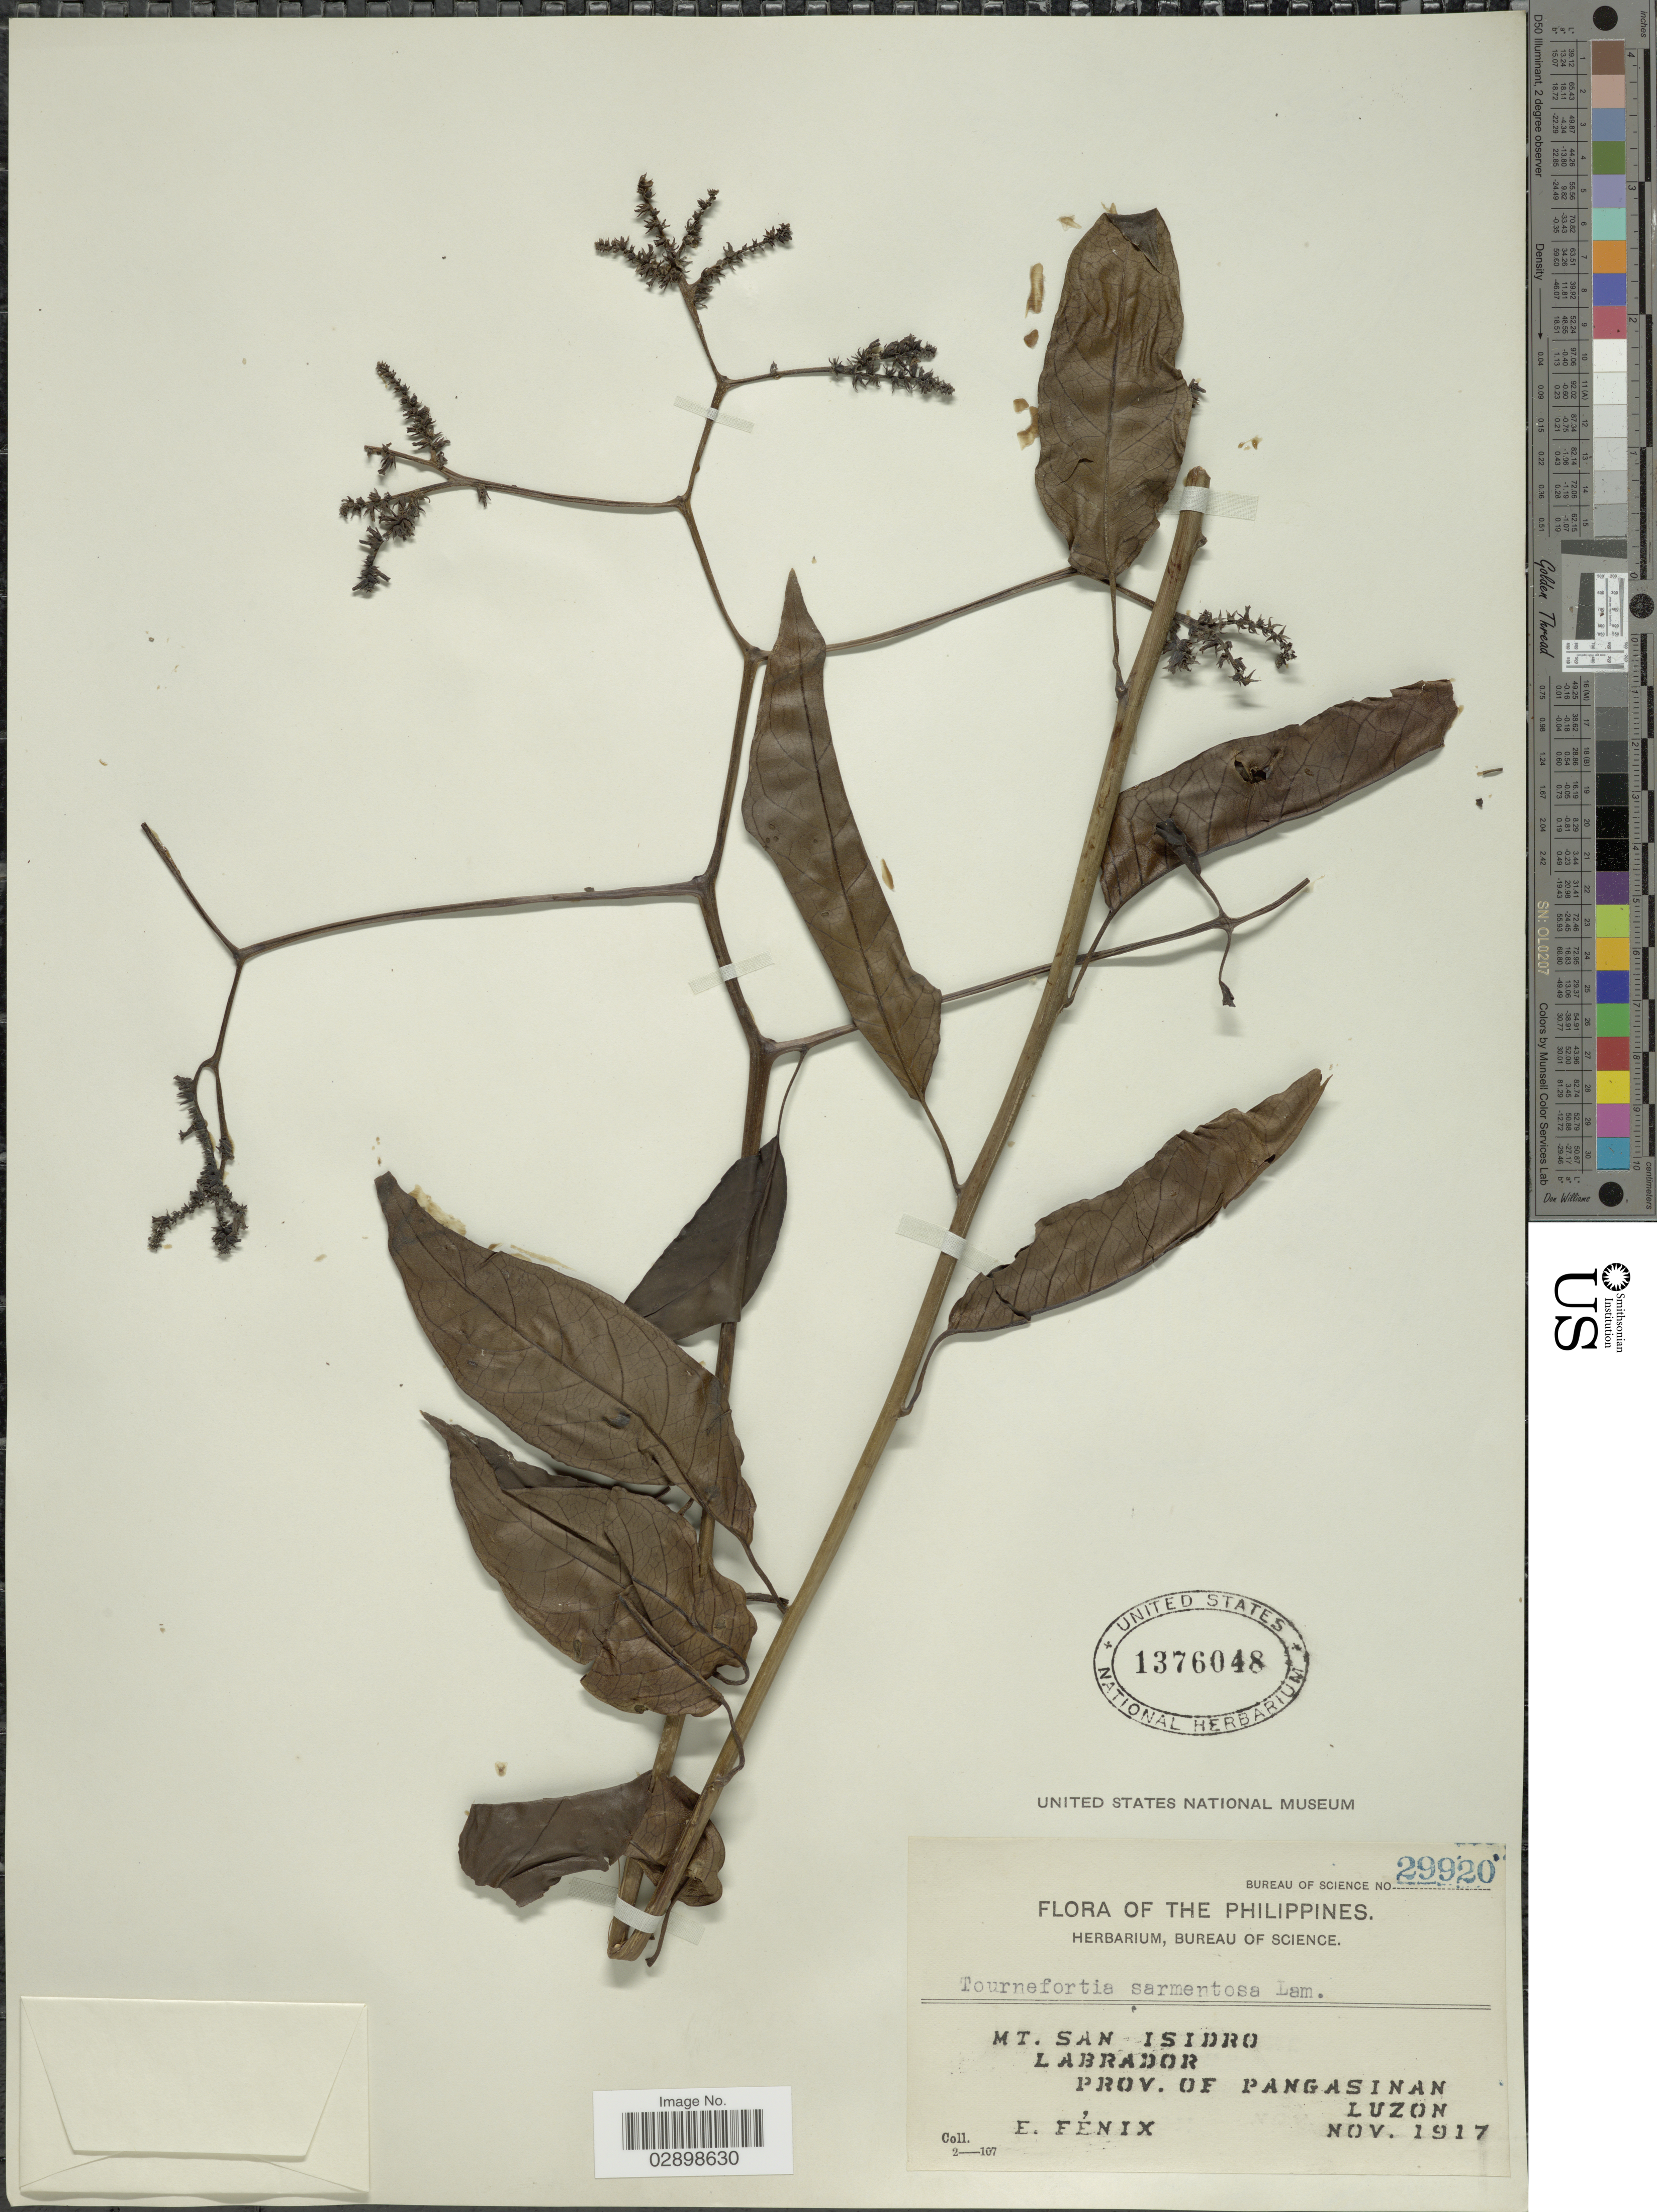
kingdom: Plantae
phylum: Tracheophyta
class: Magnoliopsida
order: Boraginales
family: Heliotropiaceae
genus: Tournefortia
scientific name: Tournefortia sarmentosa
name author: Lam.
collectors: E. Fénix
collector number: Bureau of Science 29920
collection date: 1917-11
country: Philippines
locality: Mt. San Isidro. Labrador. Prov. of Pangasinan. Luzon.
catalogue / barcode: US 1376048